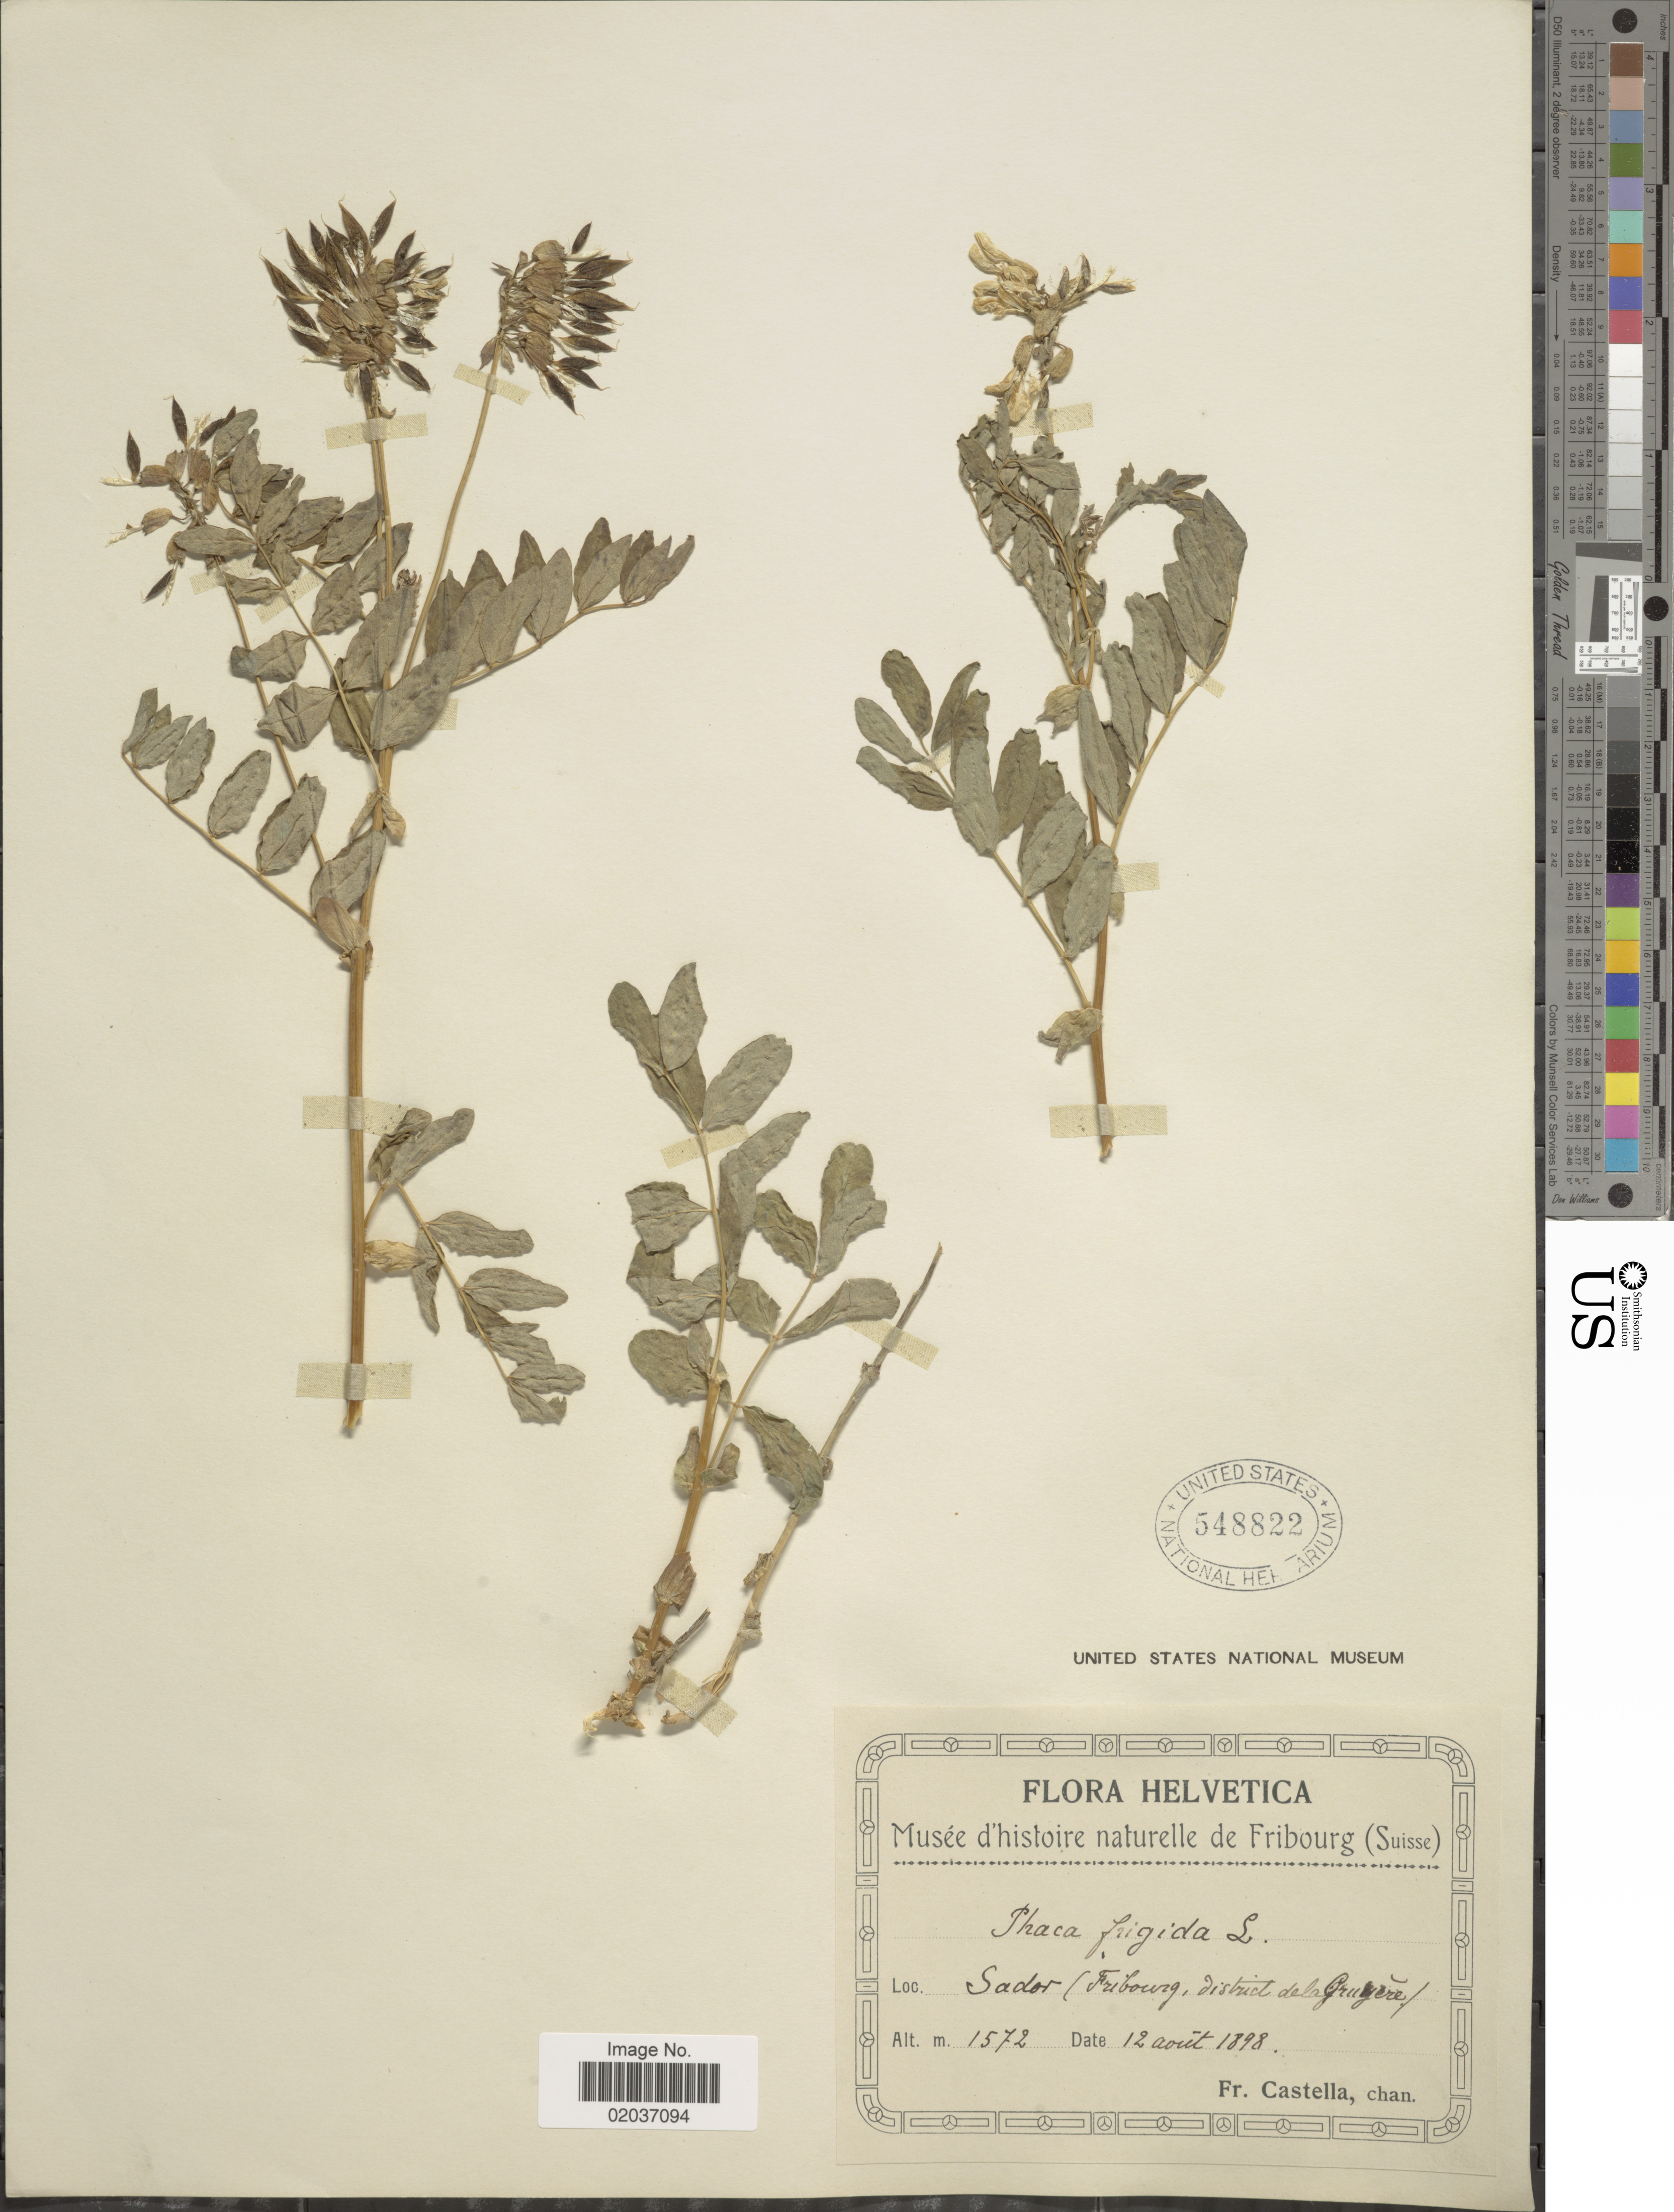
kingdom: Plantae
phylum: Tracheophyta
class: Magnoliopsida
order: Fabales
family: Fabaceae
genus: Astragalus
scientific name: Astragalus frigidus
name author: (L.) A. Gray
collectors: Fr. Castella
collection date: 1898-08-12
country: Switzerland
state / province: Fribourg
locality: Helevtica, Sador ( Fribourg, district de la Gruyere).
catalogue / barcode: US 548822